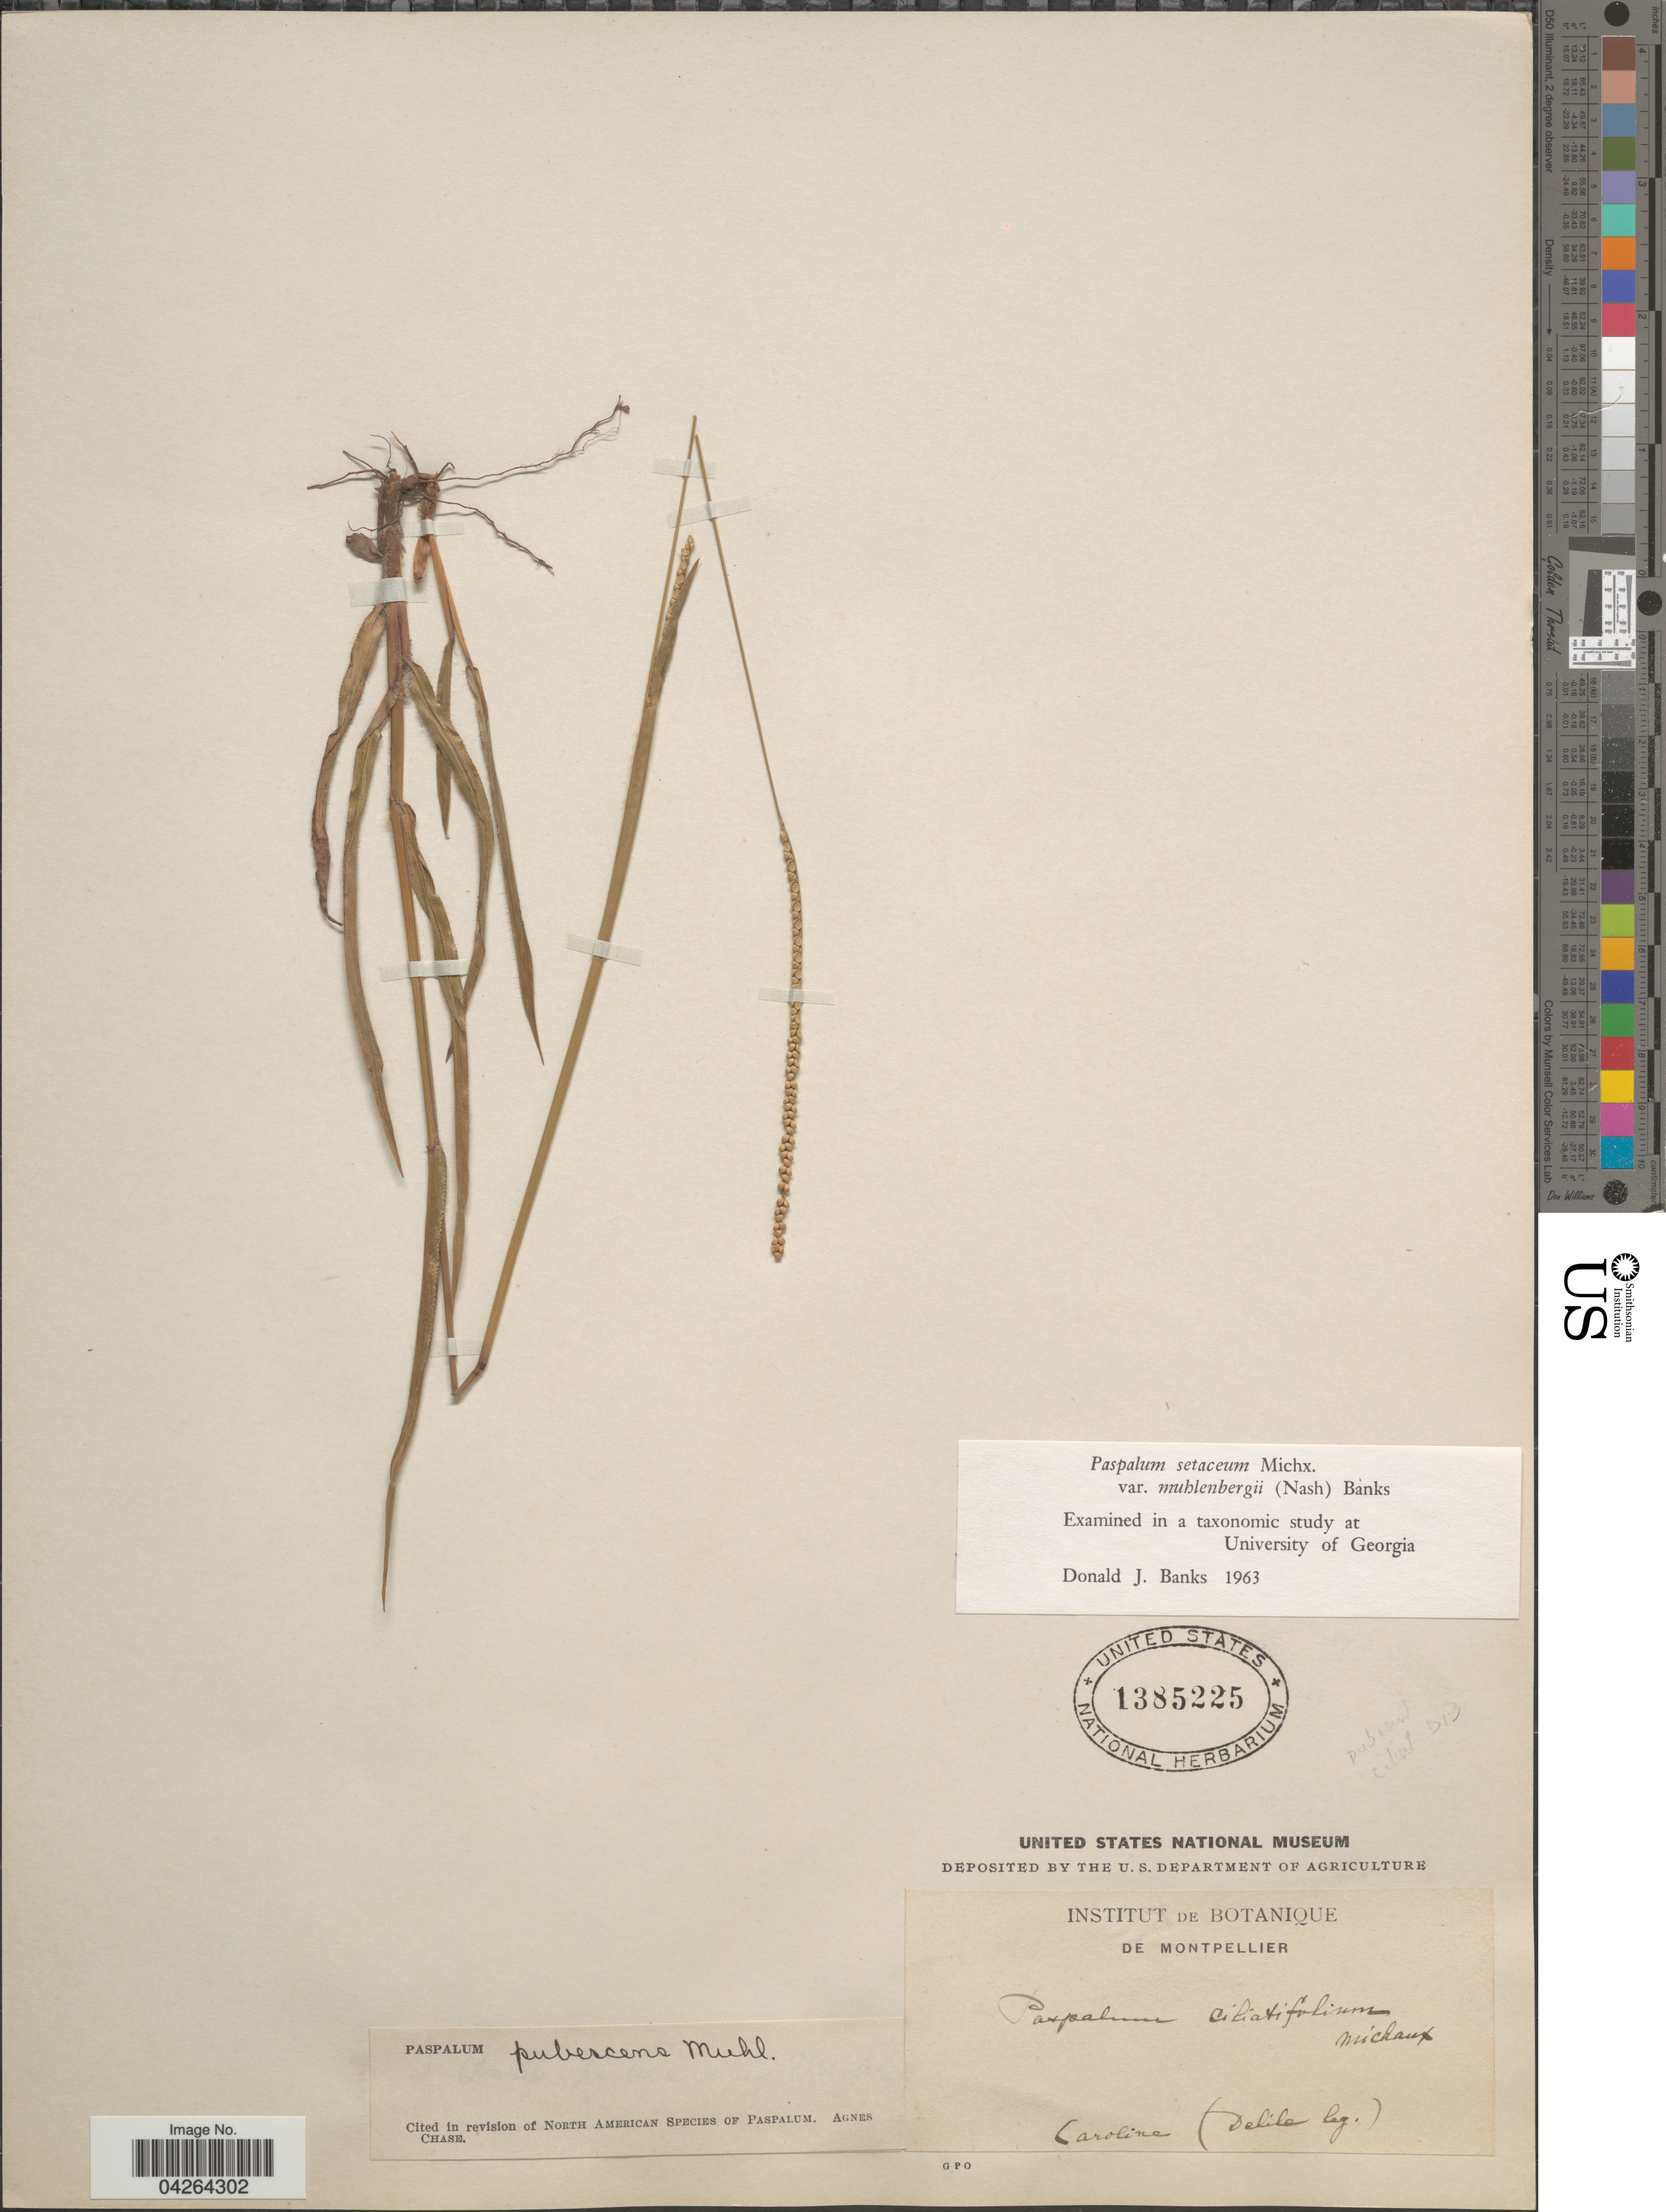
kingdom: Plantae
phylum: Tracheophyta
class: Liliopsida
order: Poales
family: Poaceae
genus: Paspalum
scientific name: Paspalum setaceum var. muhlenbergii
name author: (Nash) D.J. Banks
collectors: Delile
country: United States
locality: Caroline.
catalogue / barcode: US 1385225